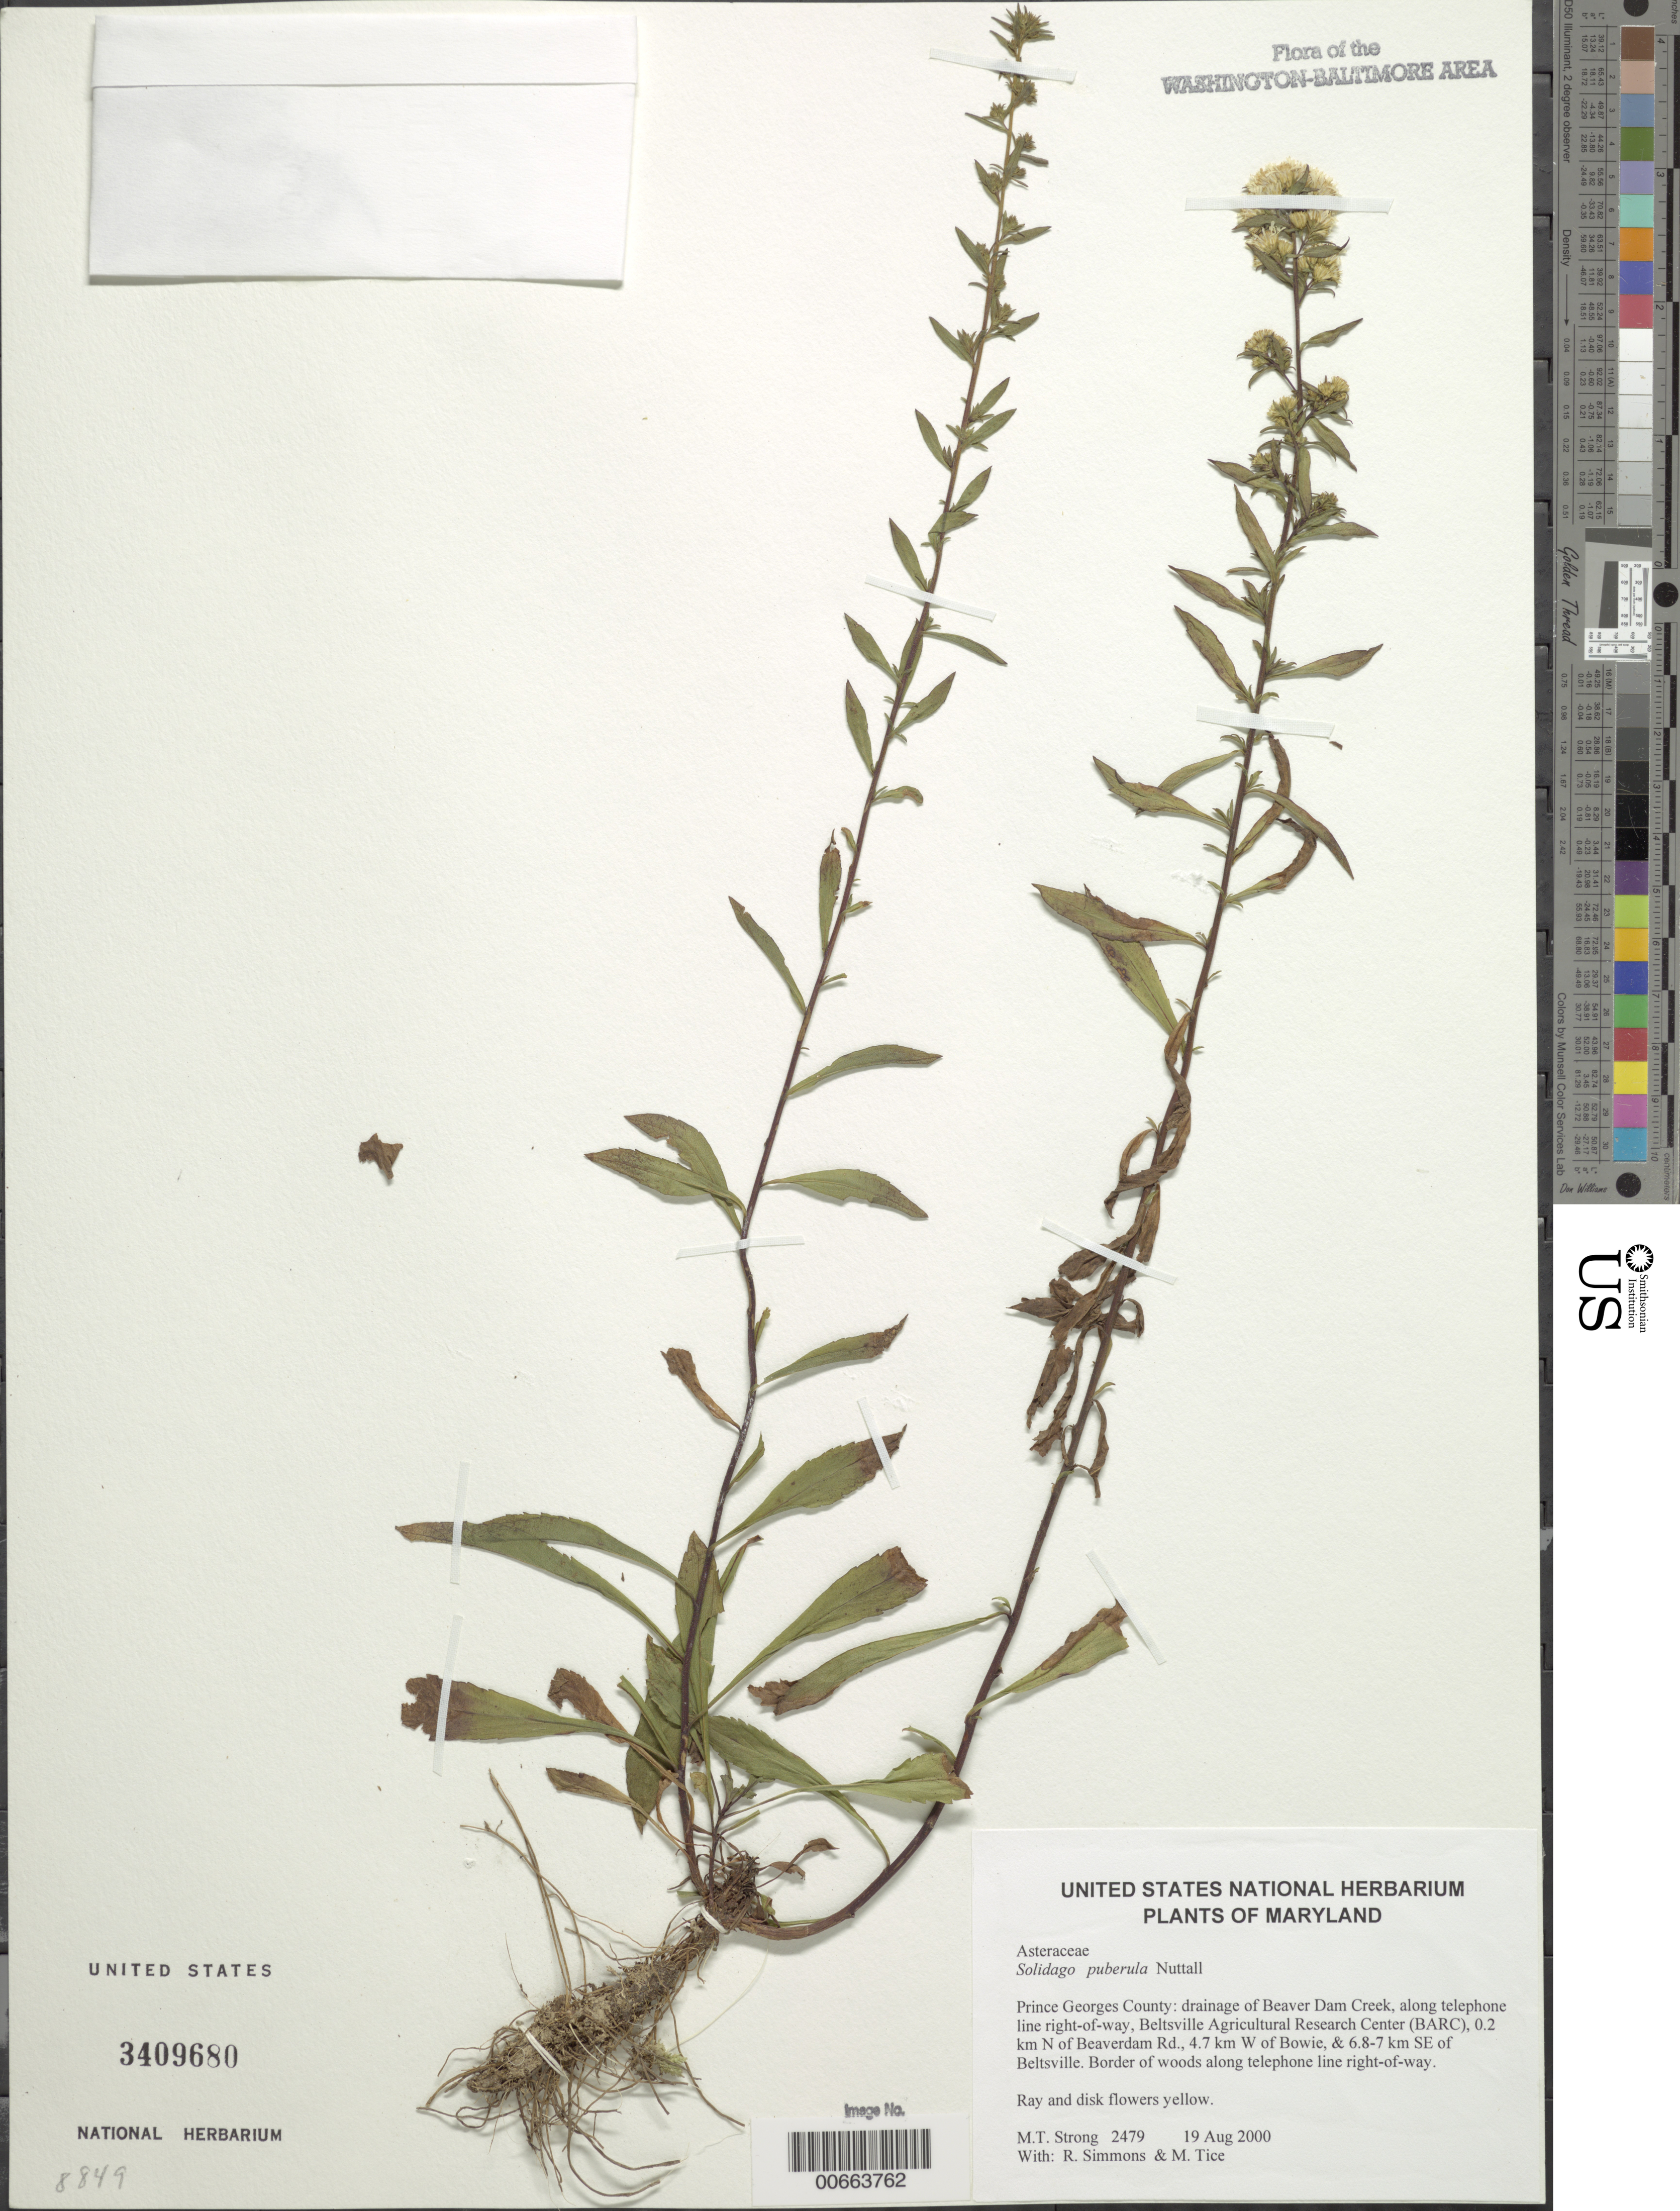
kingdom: Plantae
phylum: Tracheophyta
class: Magnoliopsida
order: Asterales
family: Asteraceae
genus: Solidago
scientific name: Solidago puberula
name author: Nutt.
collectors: M. T. Strong, R. Simmons & M. Tice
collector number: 2479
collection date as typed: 19 Aug 2000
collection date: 2000-08-19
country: United States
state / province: Maryland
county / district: Prince George's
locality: Drainage of Beaver Dam Creek, along telephone line right-of-way, Beltsville Agricultural Research Center (BARC), 0.2 km N of Beaverdam Rd., 4.7 km W of Bowie, & 6.8-7 km SE of Beltsville.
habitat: Border of woods along telephone line right-of-way.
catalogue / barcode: US 3409680